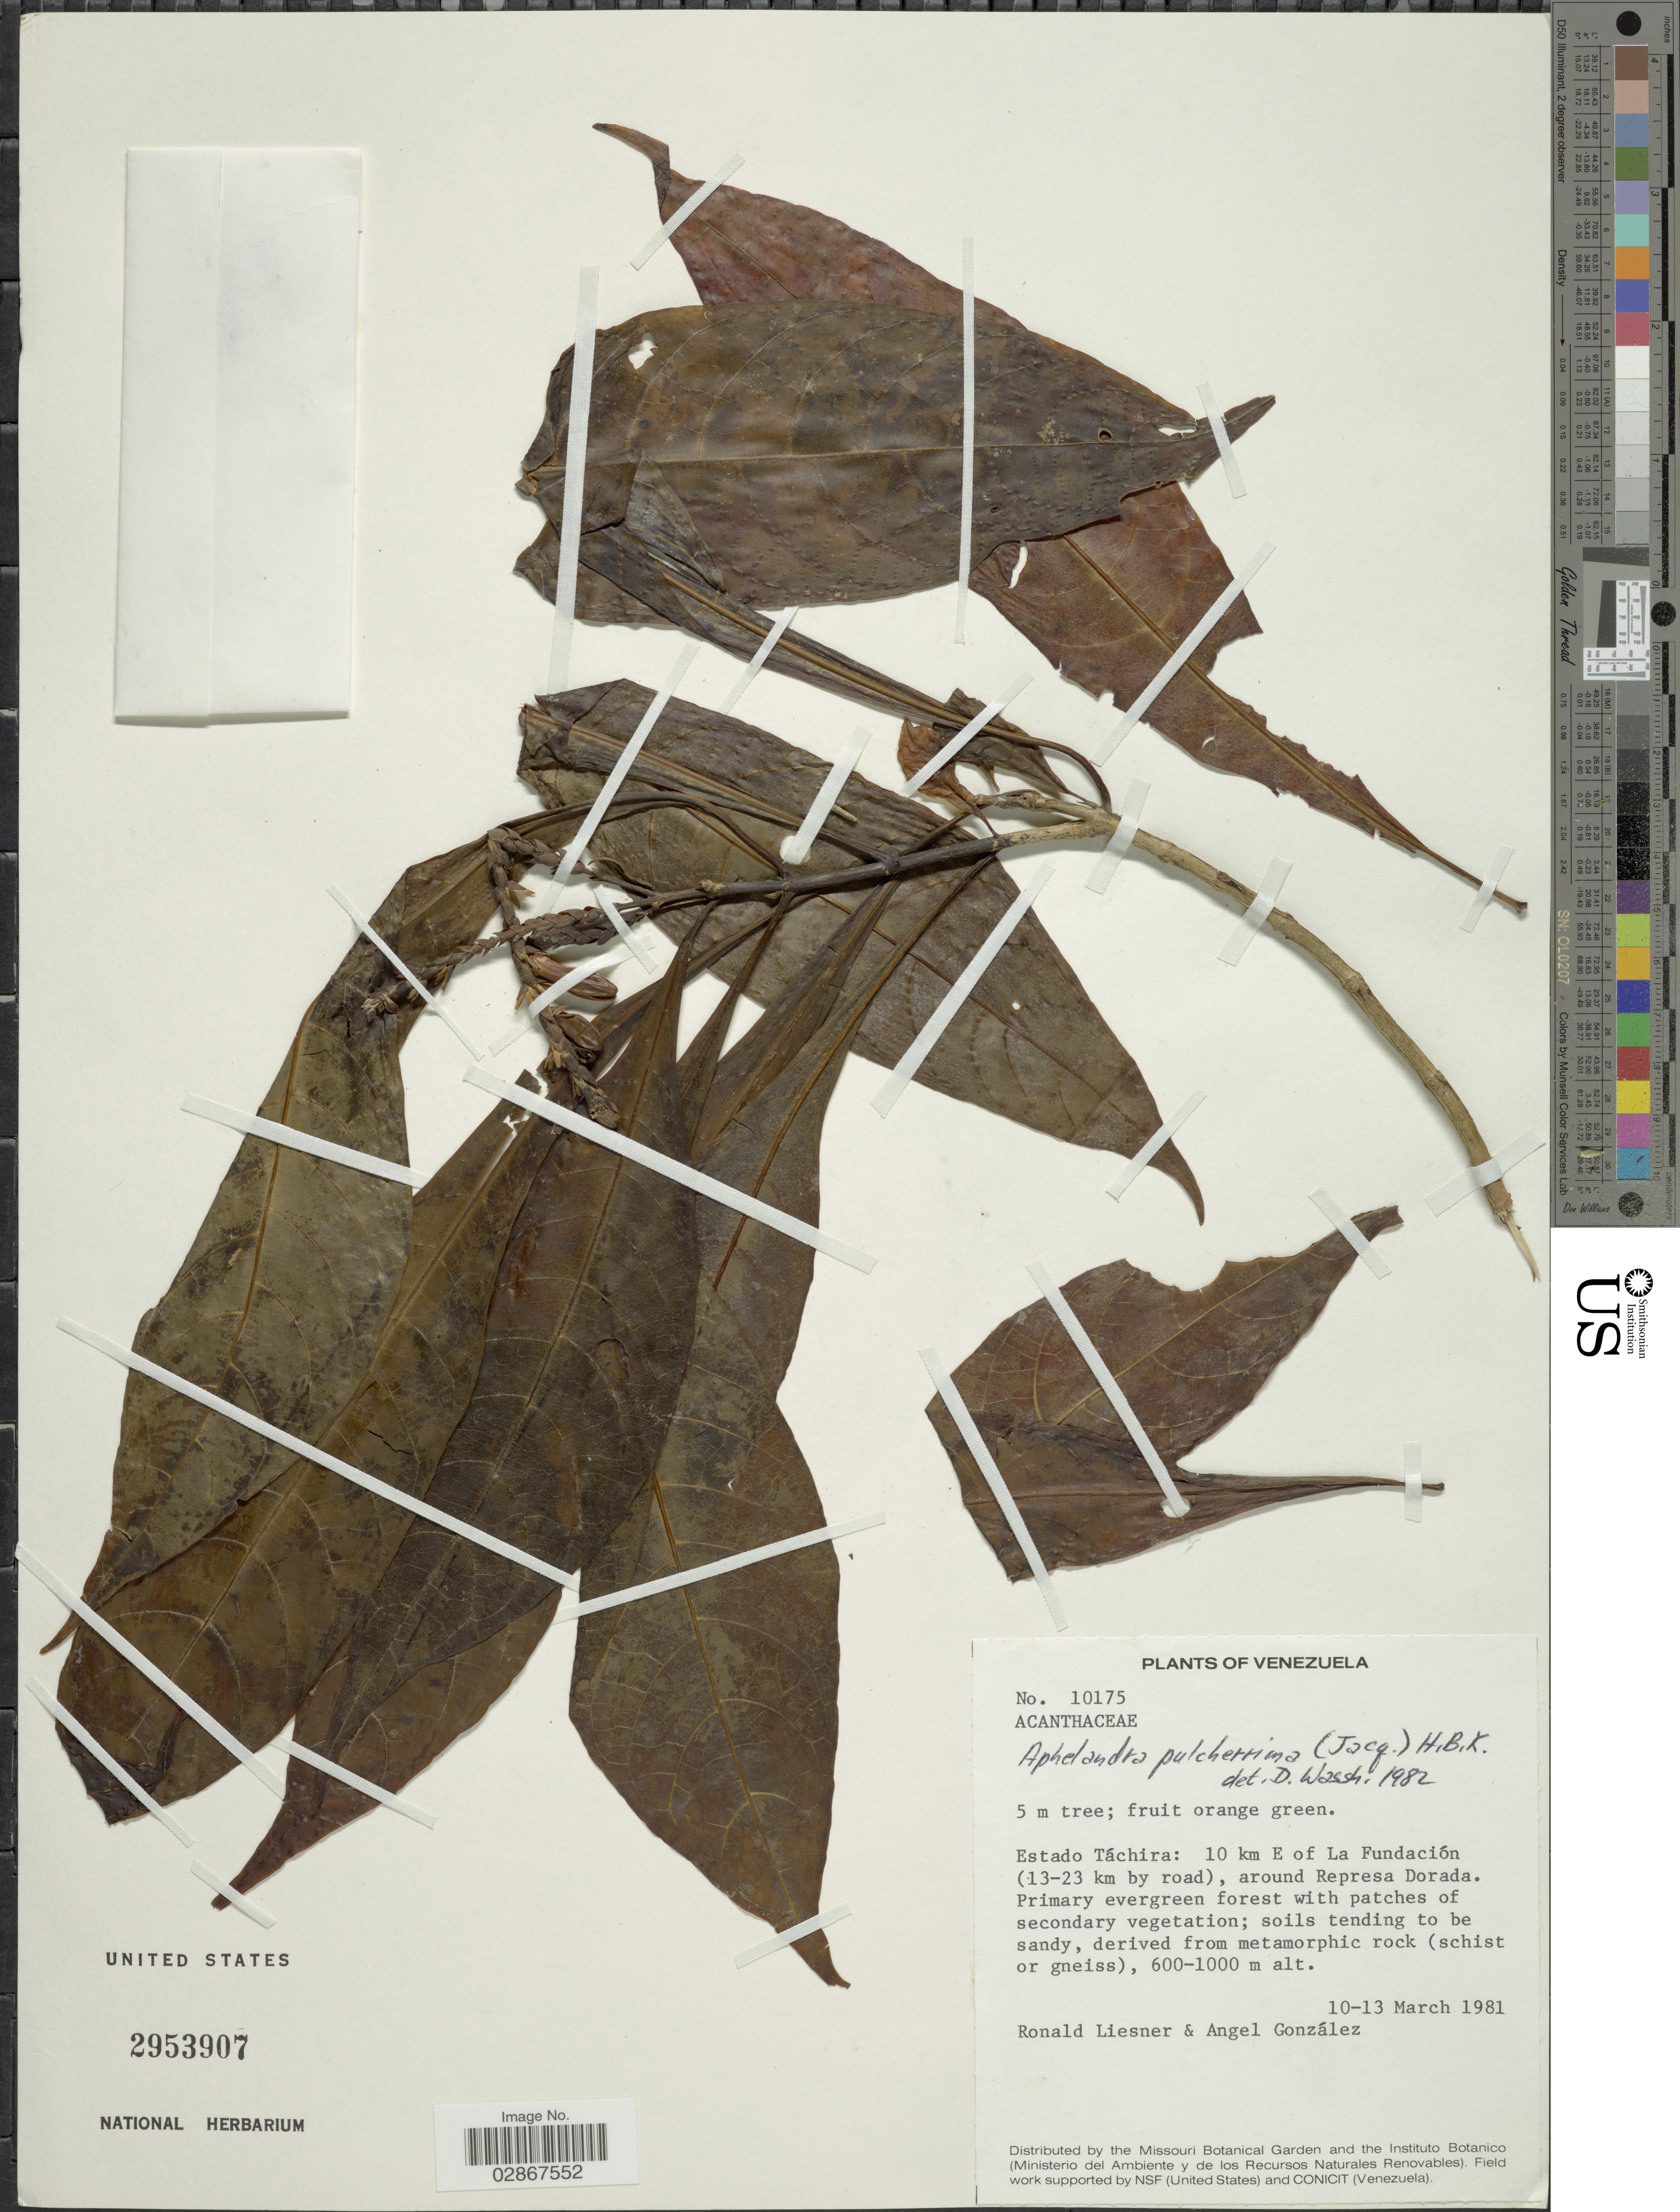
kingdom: Plantae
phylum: Tracheophyta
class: Magnoliopsida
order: Lamiales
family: Acanthaceae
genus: Aphelandra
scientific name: Aphelandra pulcherrima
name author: (Jacq.) Kunth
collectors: R. L. Liesner & A. C. González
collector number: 10175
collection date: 1981-03-10/1981-03-13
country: Venezuela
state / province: Tachira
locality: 10 km E of La Fundación (13-23 km by road), around Represa Dorada.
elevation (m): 600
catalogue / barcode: US 2953907